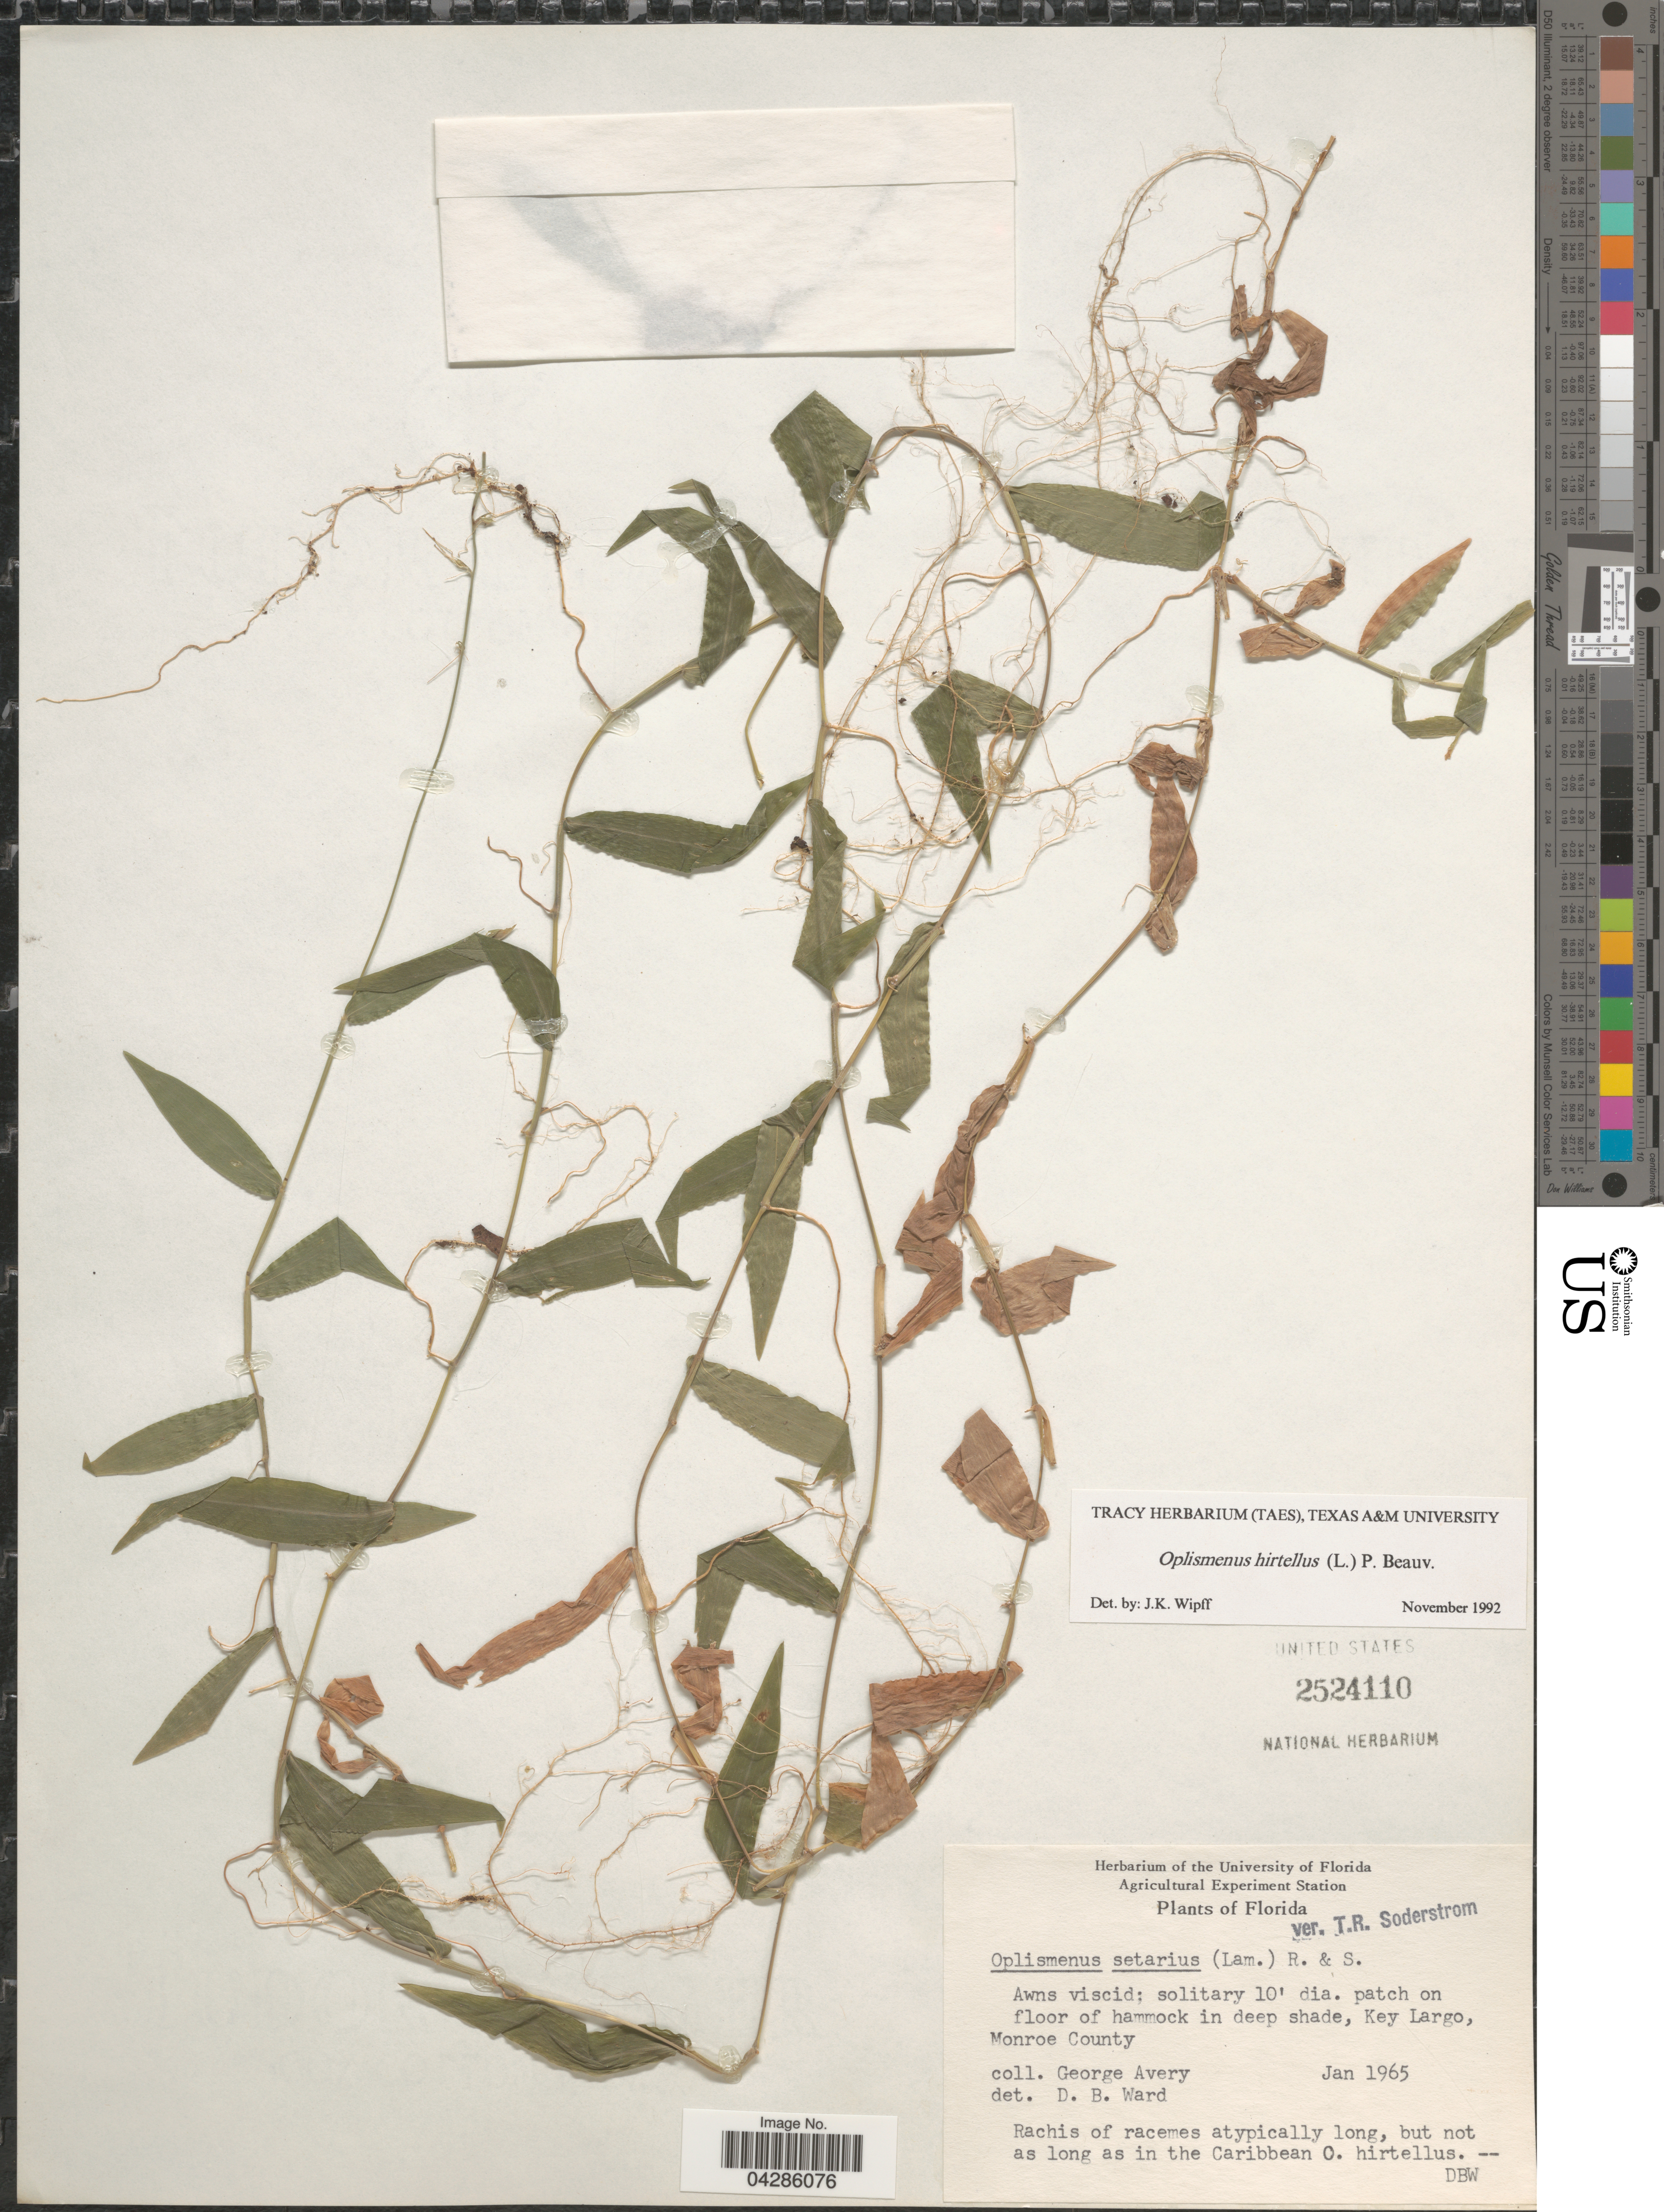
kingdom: Plantae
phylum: Tracheophyta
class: Liliopsida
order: Poales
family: Poaceae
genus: Oplismenus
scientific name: Oplismenus hirtellus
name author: (L.) P. Beauv.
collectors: G. Avery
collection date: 1965-01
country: United States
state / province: Florida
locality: On floor of hammock in deep shade, Key Largo, Monroe County.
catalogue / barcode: US 2524110